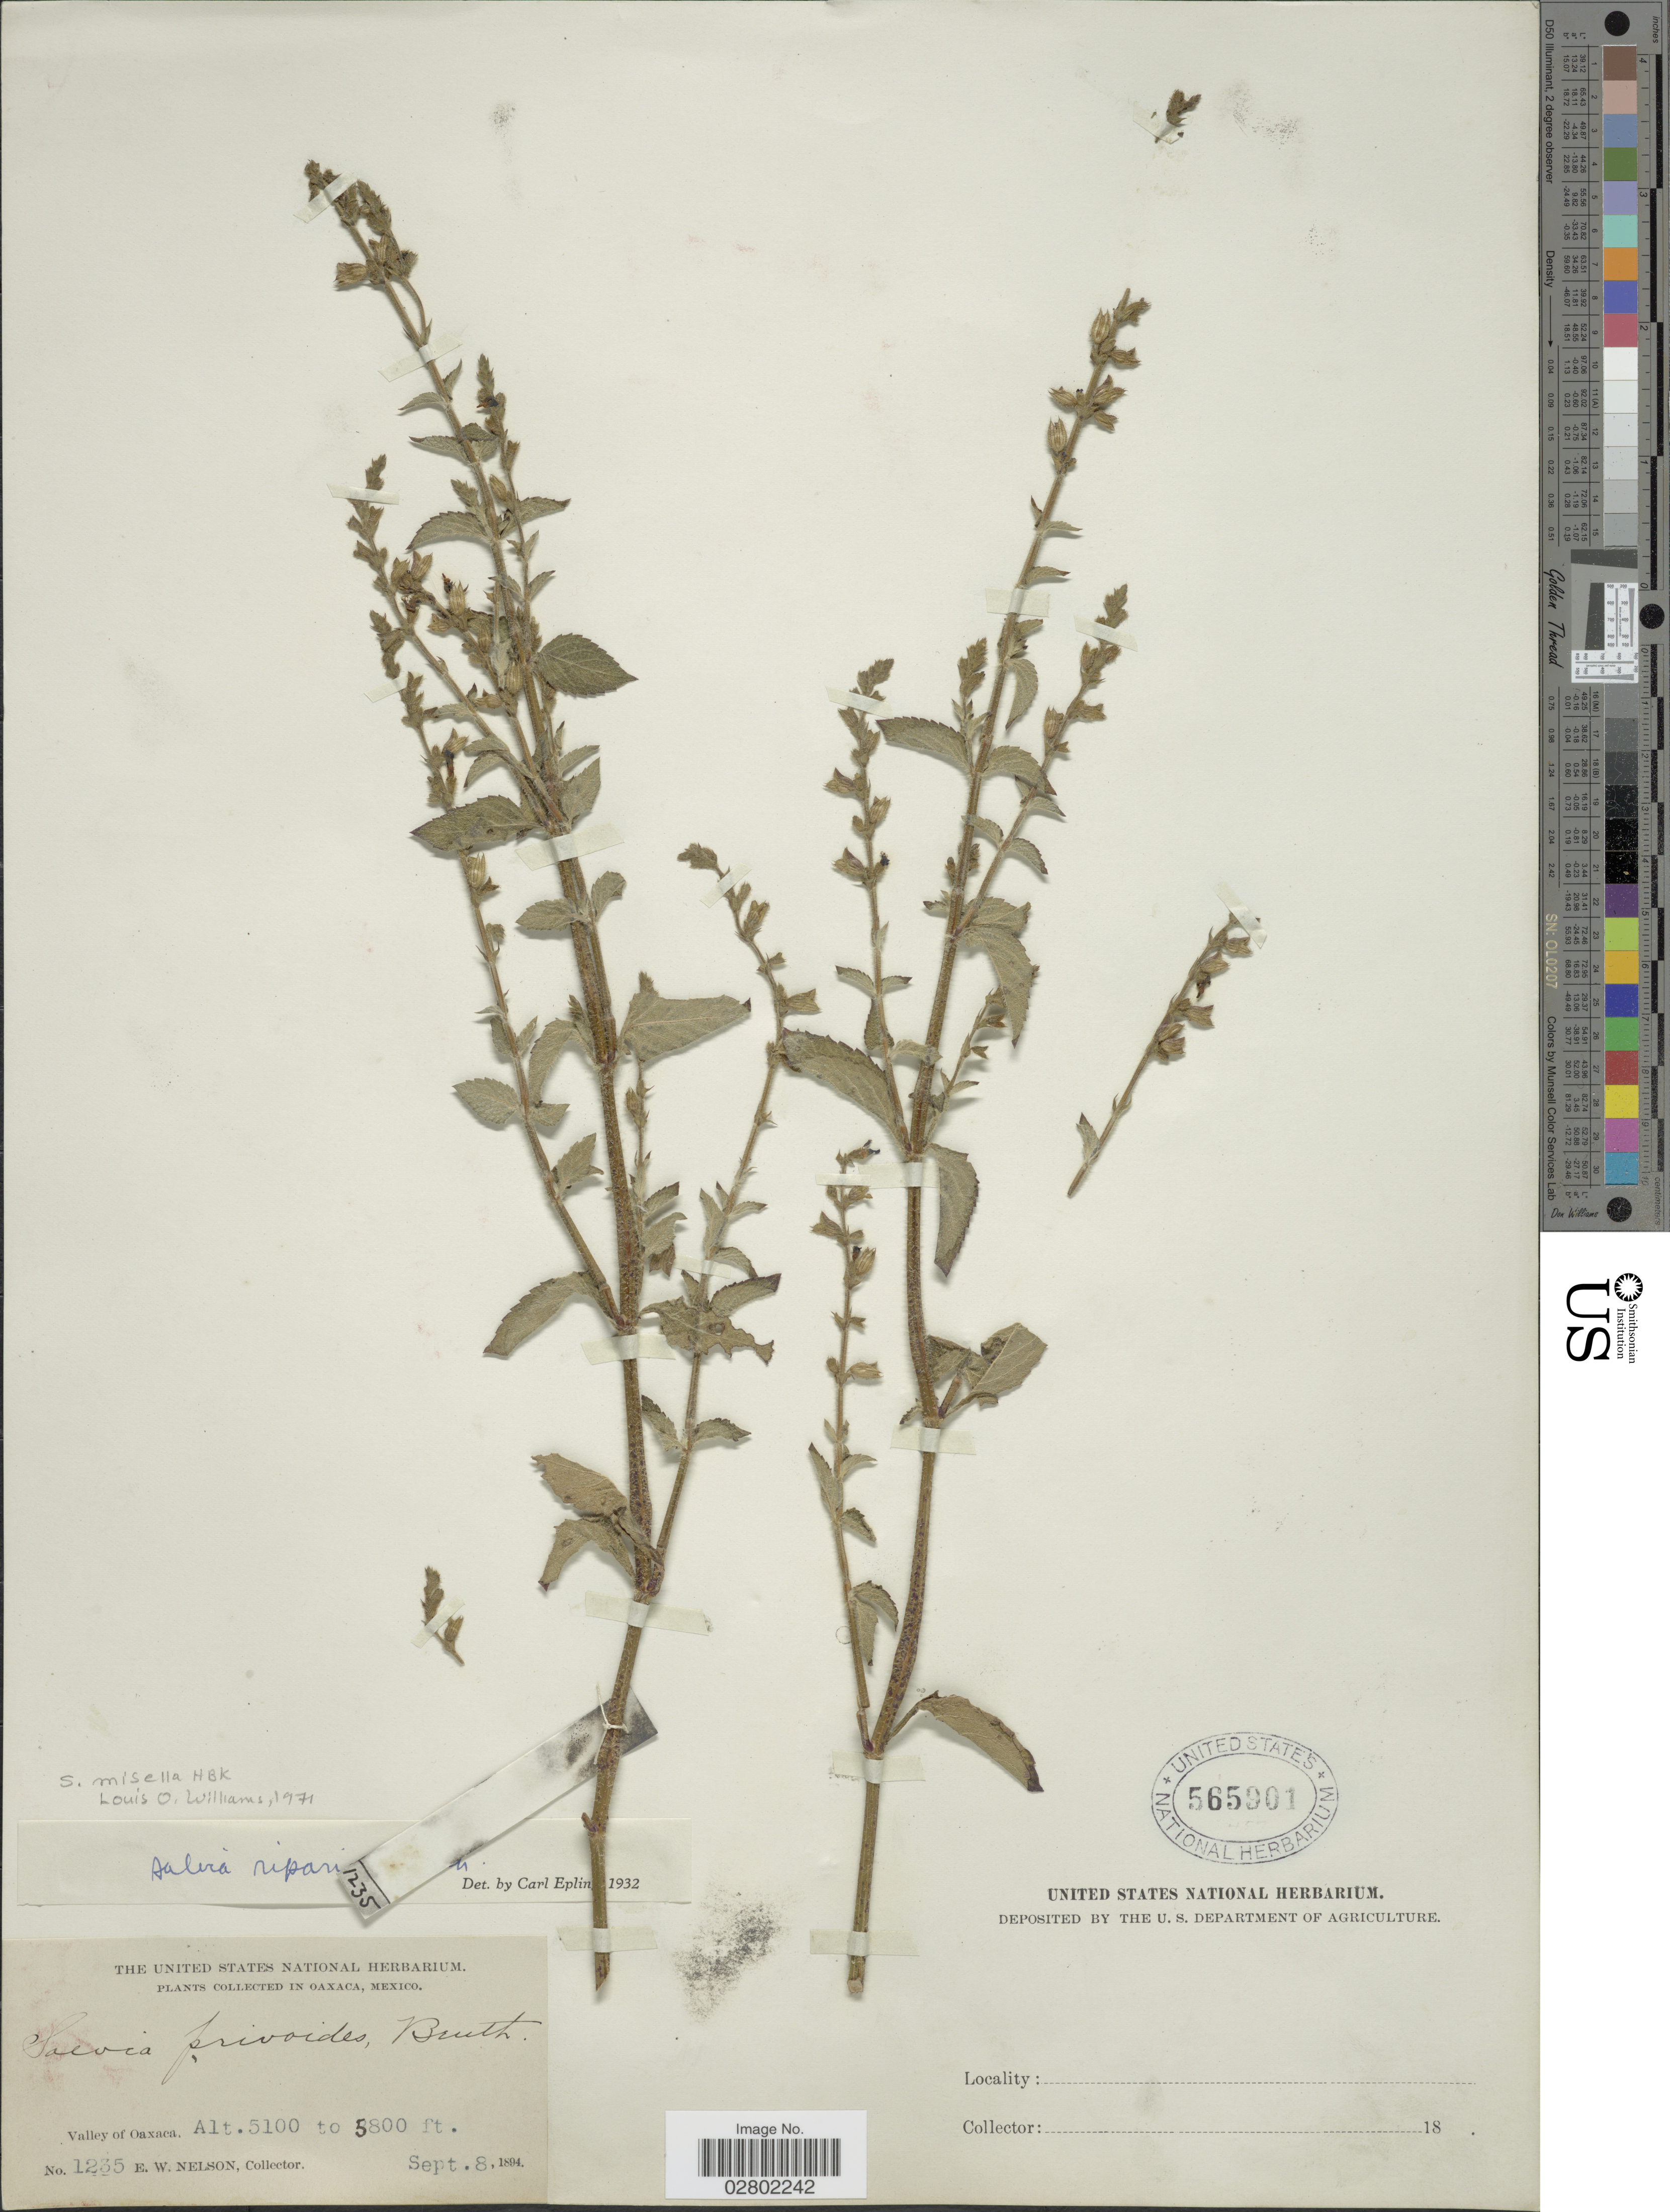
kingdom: Plantae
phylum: Tracheophyta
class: Magnoliopsida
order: Lamiales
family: Lamiaceae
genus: Salvia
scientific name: Salvia misella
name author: Kunth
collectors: E. W. Nelson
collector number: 1235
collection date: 1894-09-08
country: Mexico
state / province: Oaxaca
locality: Valley of Oaxaca.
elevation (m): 1554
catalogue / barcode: US 565901